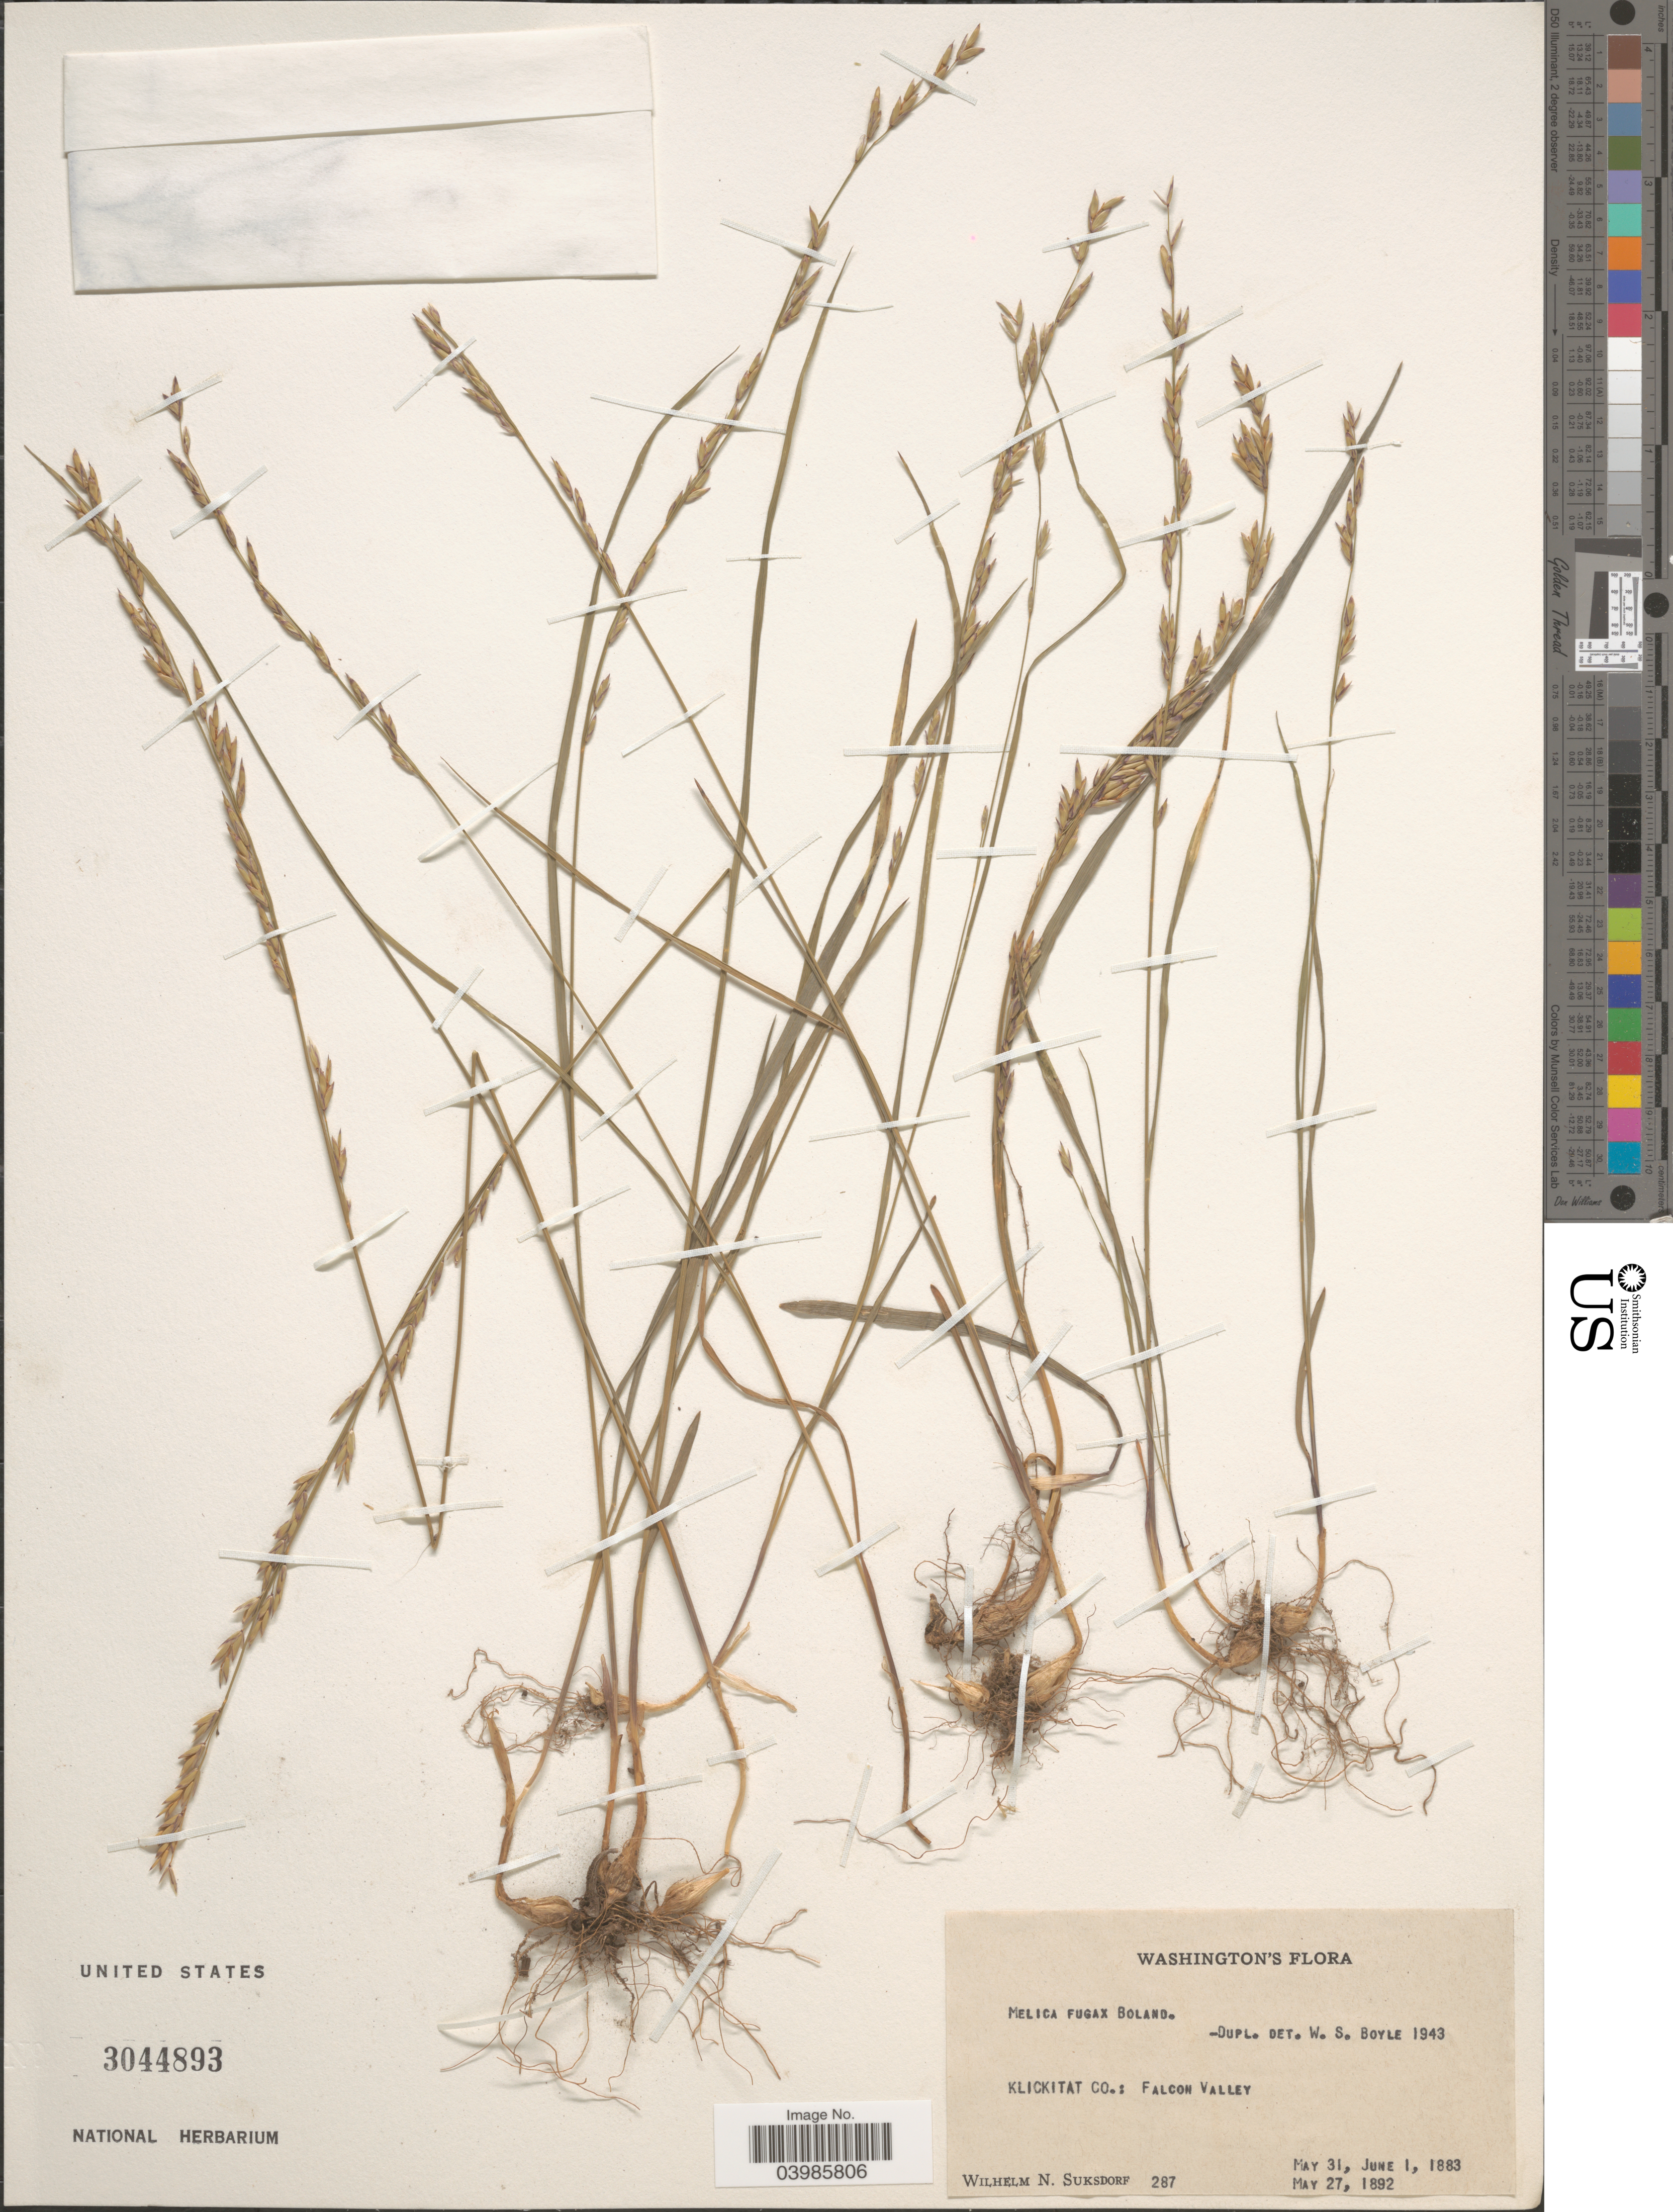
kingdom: Plantae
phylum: Tracheophyta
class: Liliopsida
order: Poales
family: Poaceae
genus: Melica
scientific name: Melica fugax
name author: Bol.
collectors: W. N. Suksdorf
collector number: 287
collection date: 1883-05-31/1892-05-27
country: United States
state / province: Washington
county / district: Klickitat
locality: Klickitat Co.: Falcon Valley.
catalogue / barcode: US 3044893